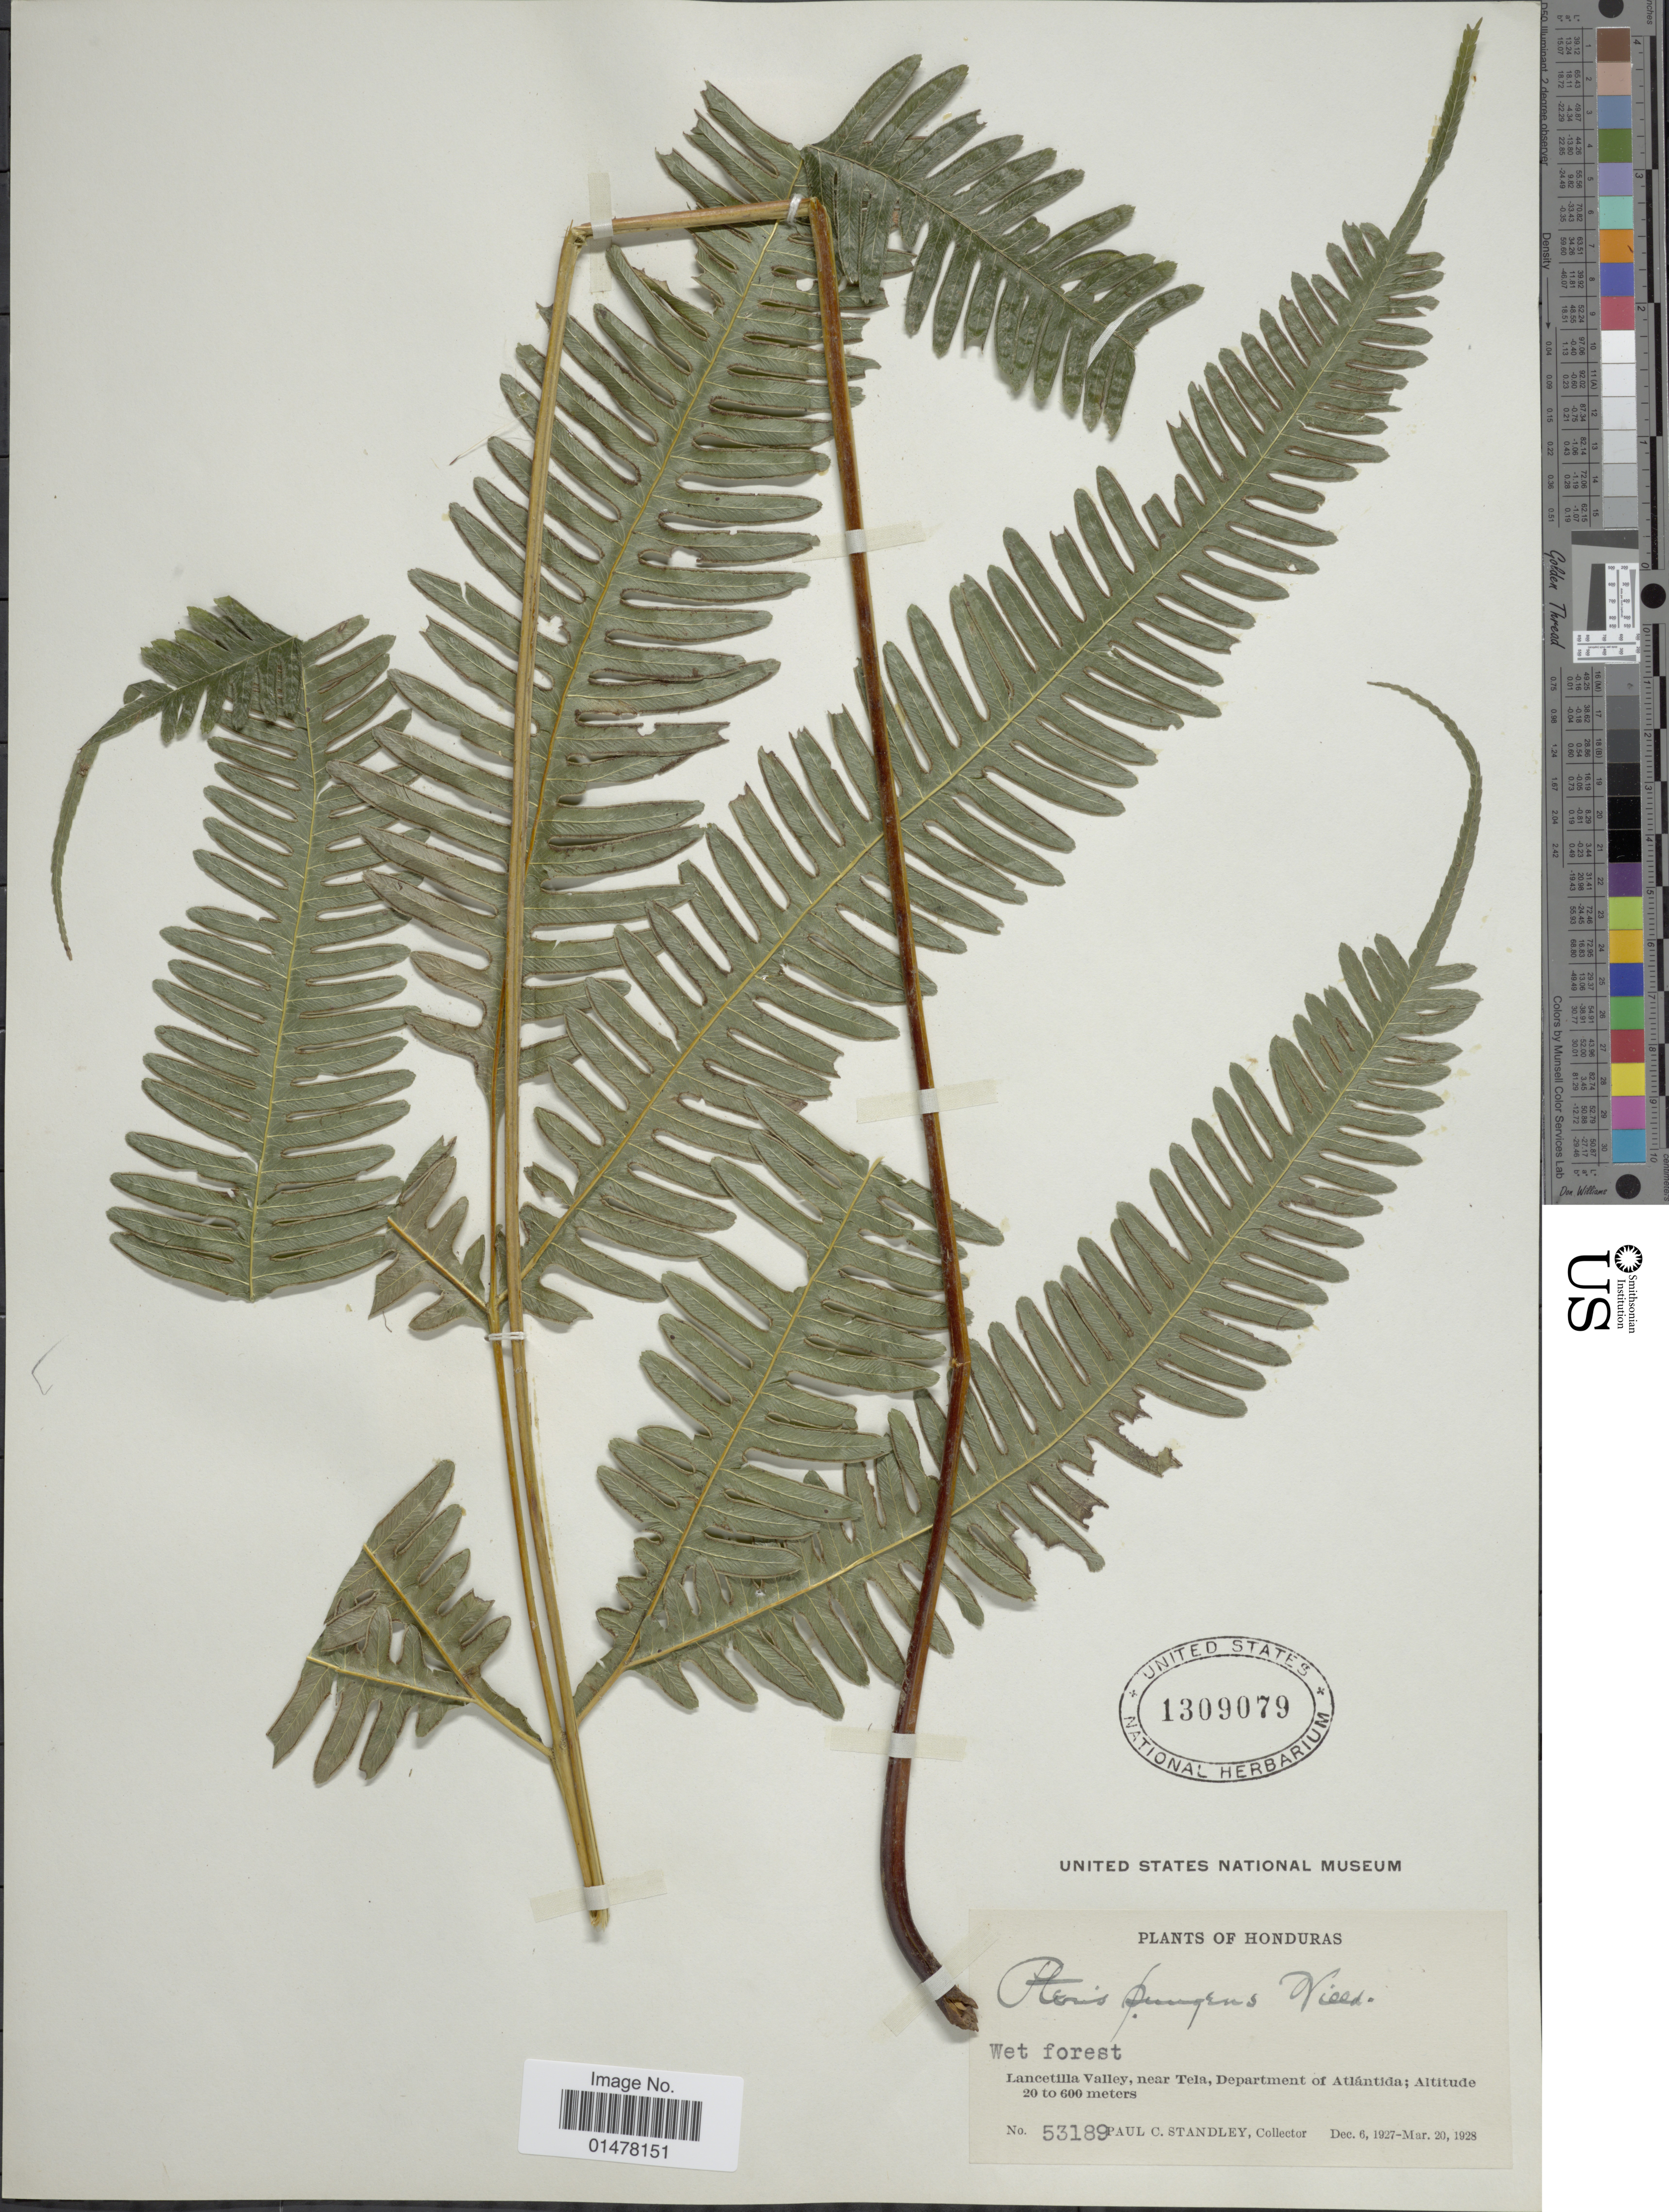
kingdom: Plantae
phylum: Tracheophyta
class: Polypodiopsida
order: Polypodiales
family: Pteridaceae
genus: Pteris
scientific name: Pteris pungens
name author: Willd.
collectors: P. C. Standley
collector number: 53189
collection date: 1927-12-06/1928-03-20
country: Honduras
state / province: Atlántida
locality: Lancetilla valley, near Tela, Department of Atlantida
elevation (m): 20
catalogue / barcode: US 1309079